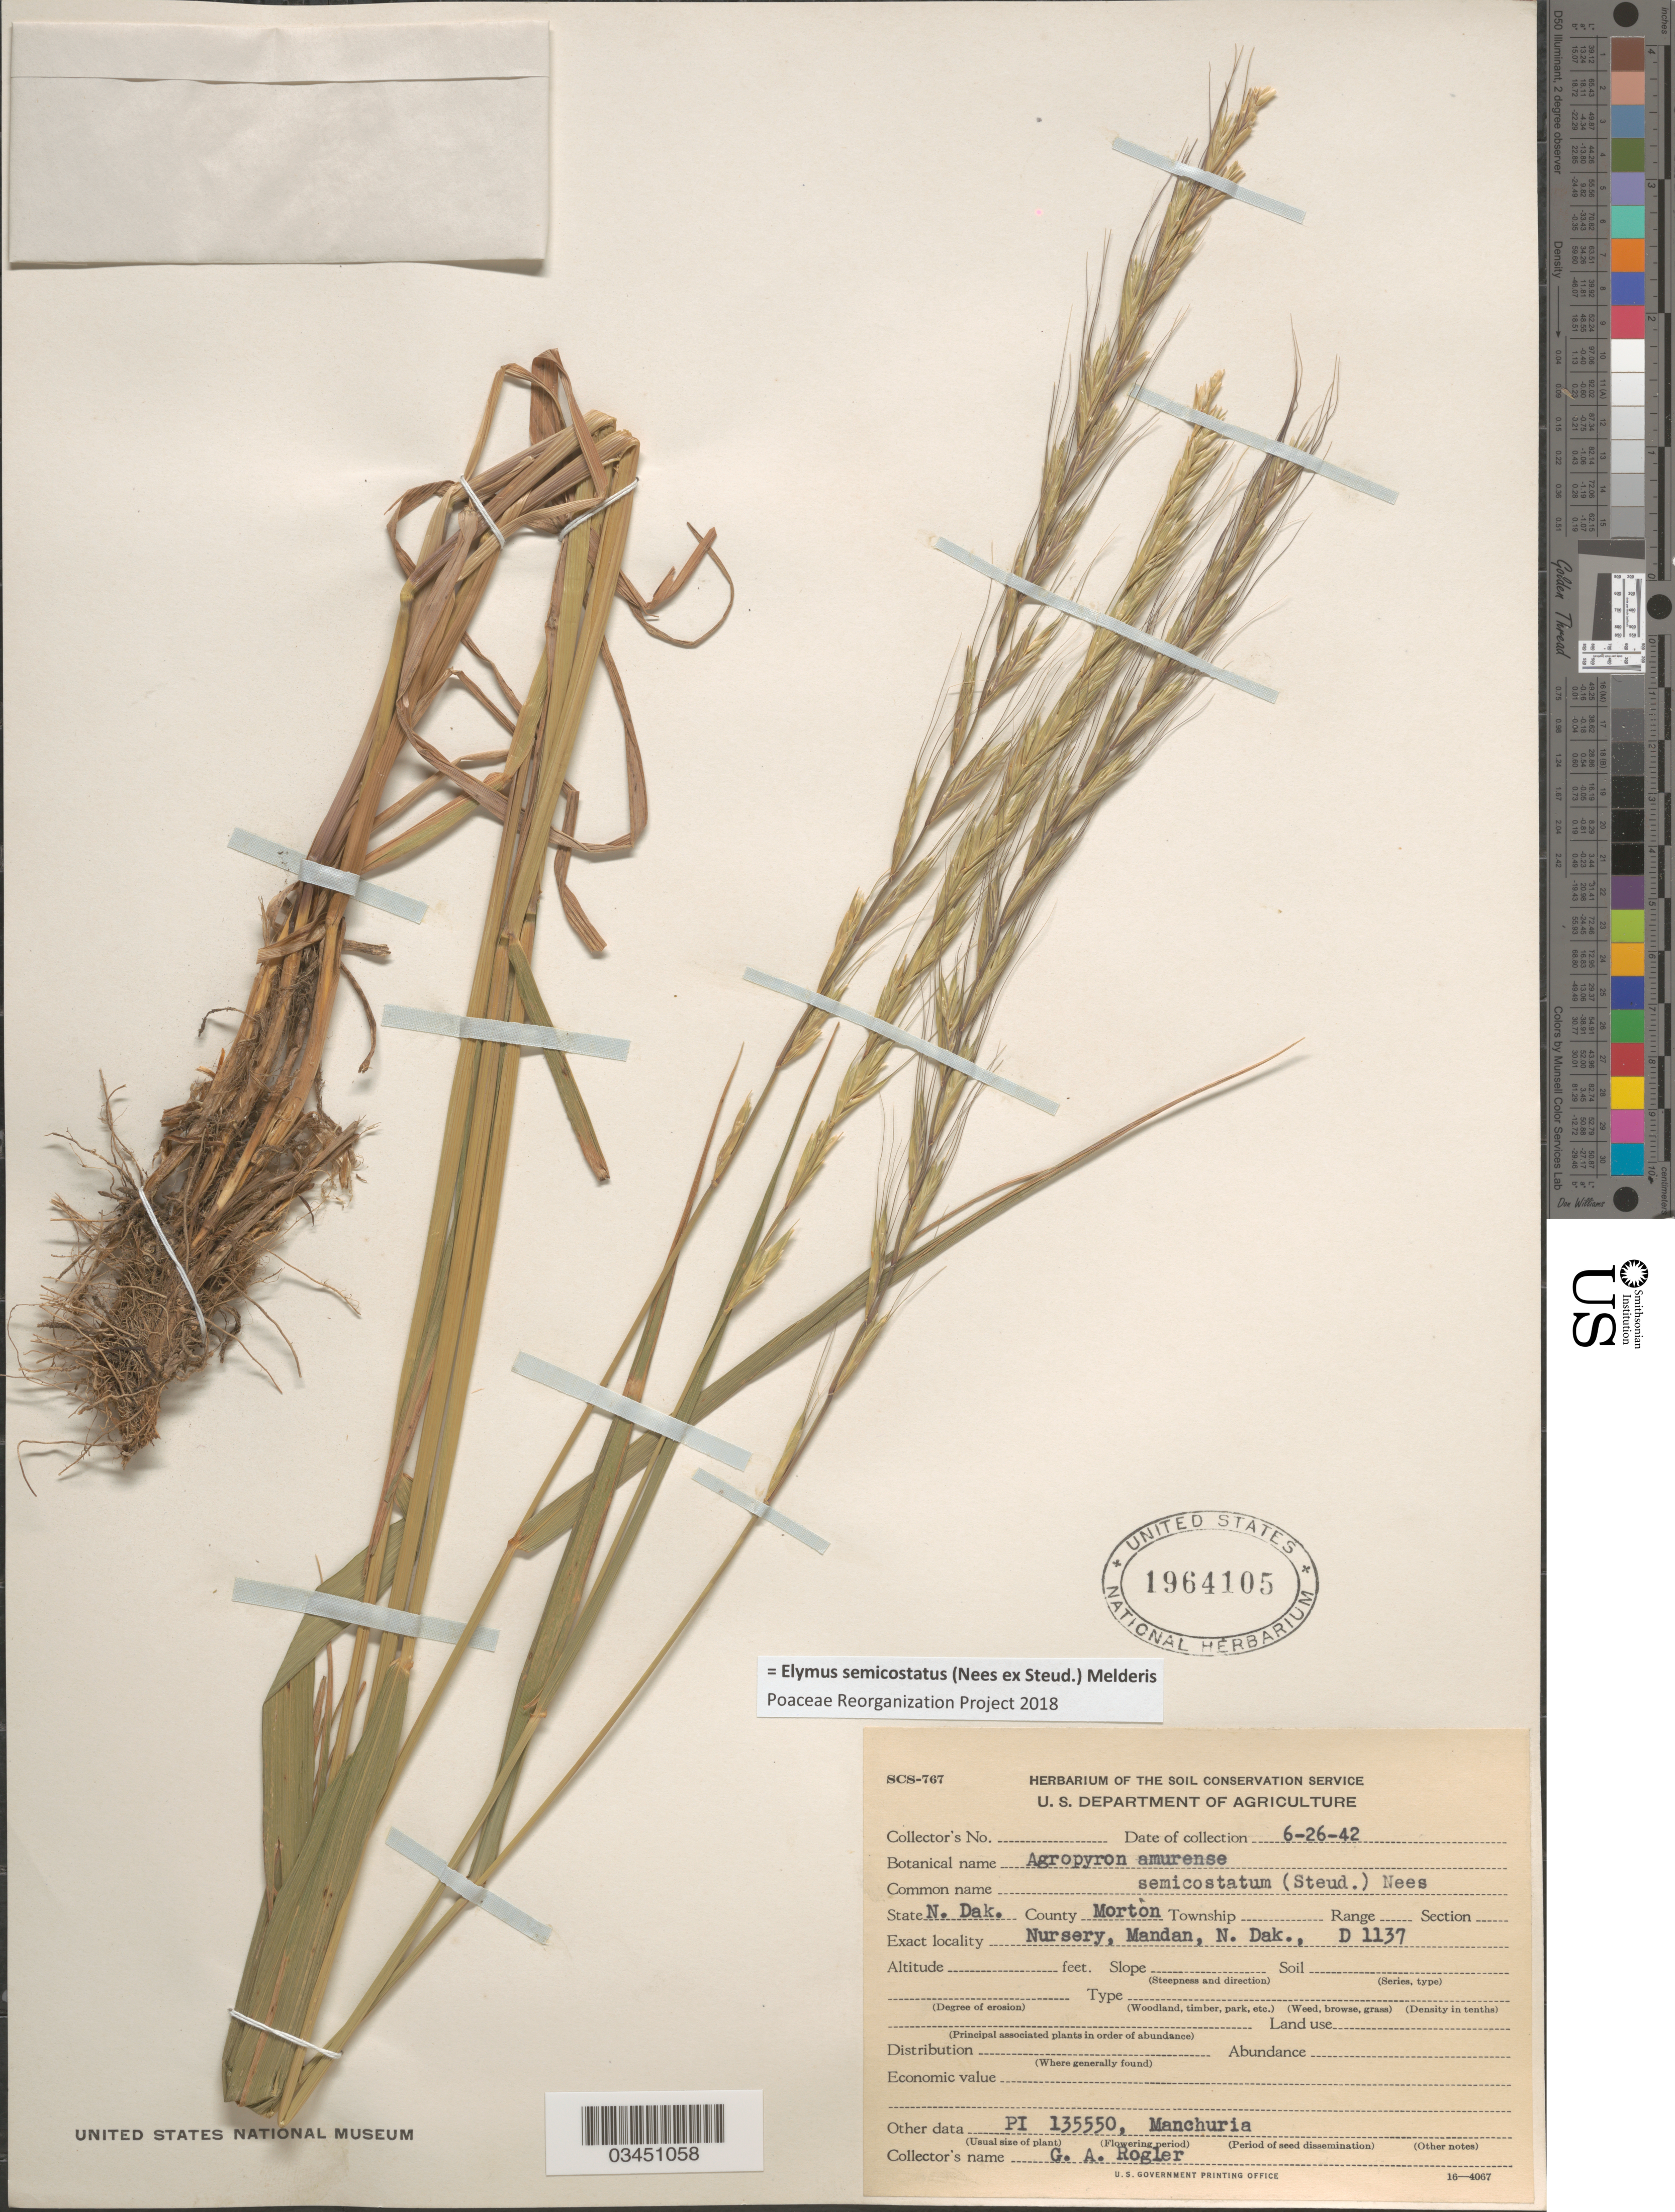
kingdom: Plantae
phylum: Tracheophyta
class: Liliopsida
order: Poales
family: Poaceae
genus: Elymus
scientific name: Elymus semicostatus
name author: (Nees ex Steud.) Melderis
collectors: G. Rogler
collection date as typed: Transcribed d/m/y: 26/6/42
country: United States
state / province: North Dakota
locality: County Morton. Nursery, Mandan, N. Dak., D 1137.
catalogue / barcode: US 1964105